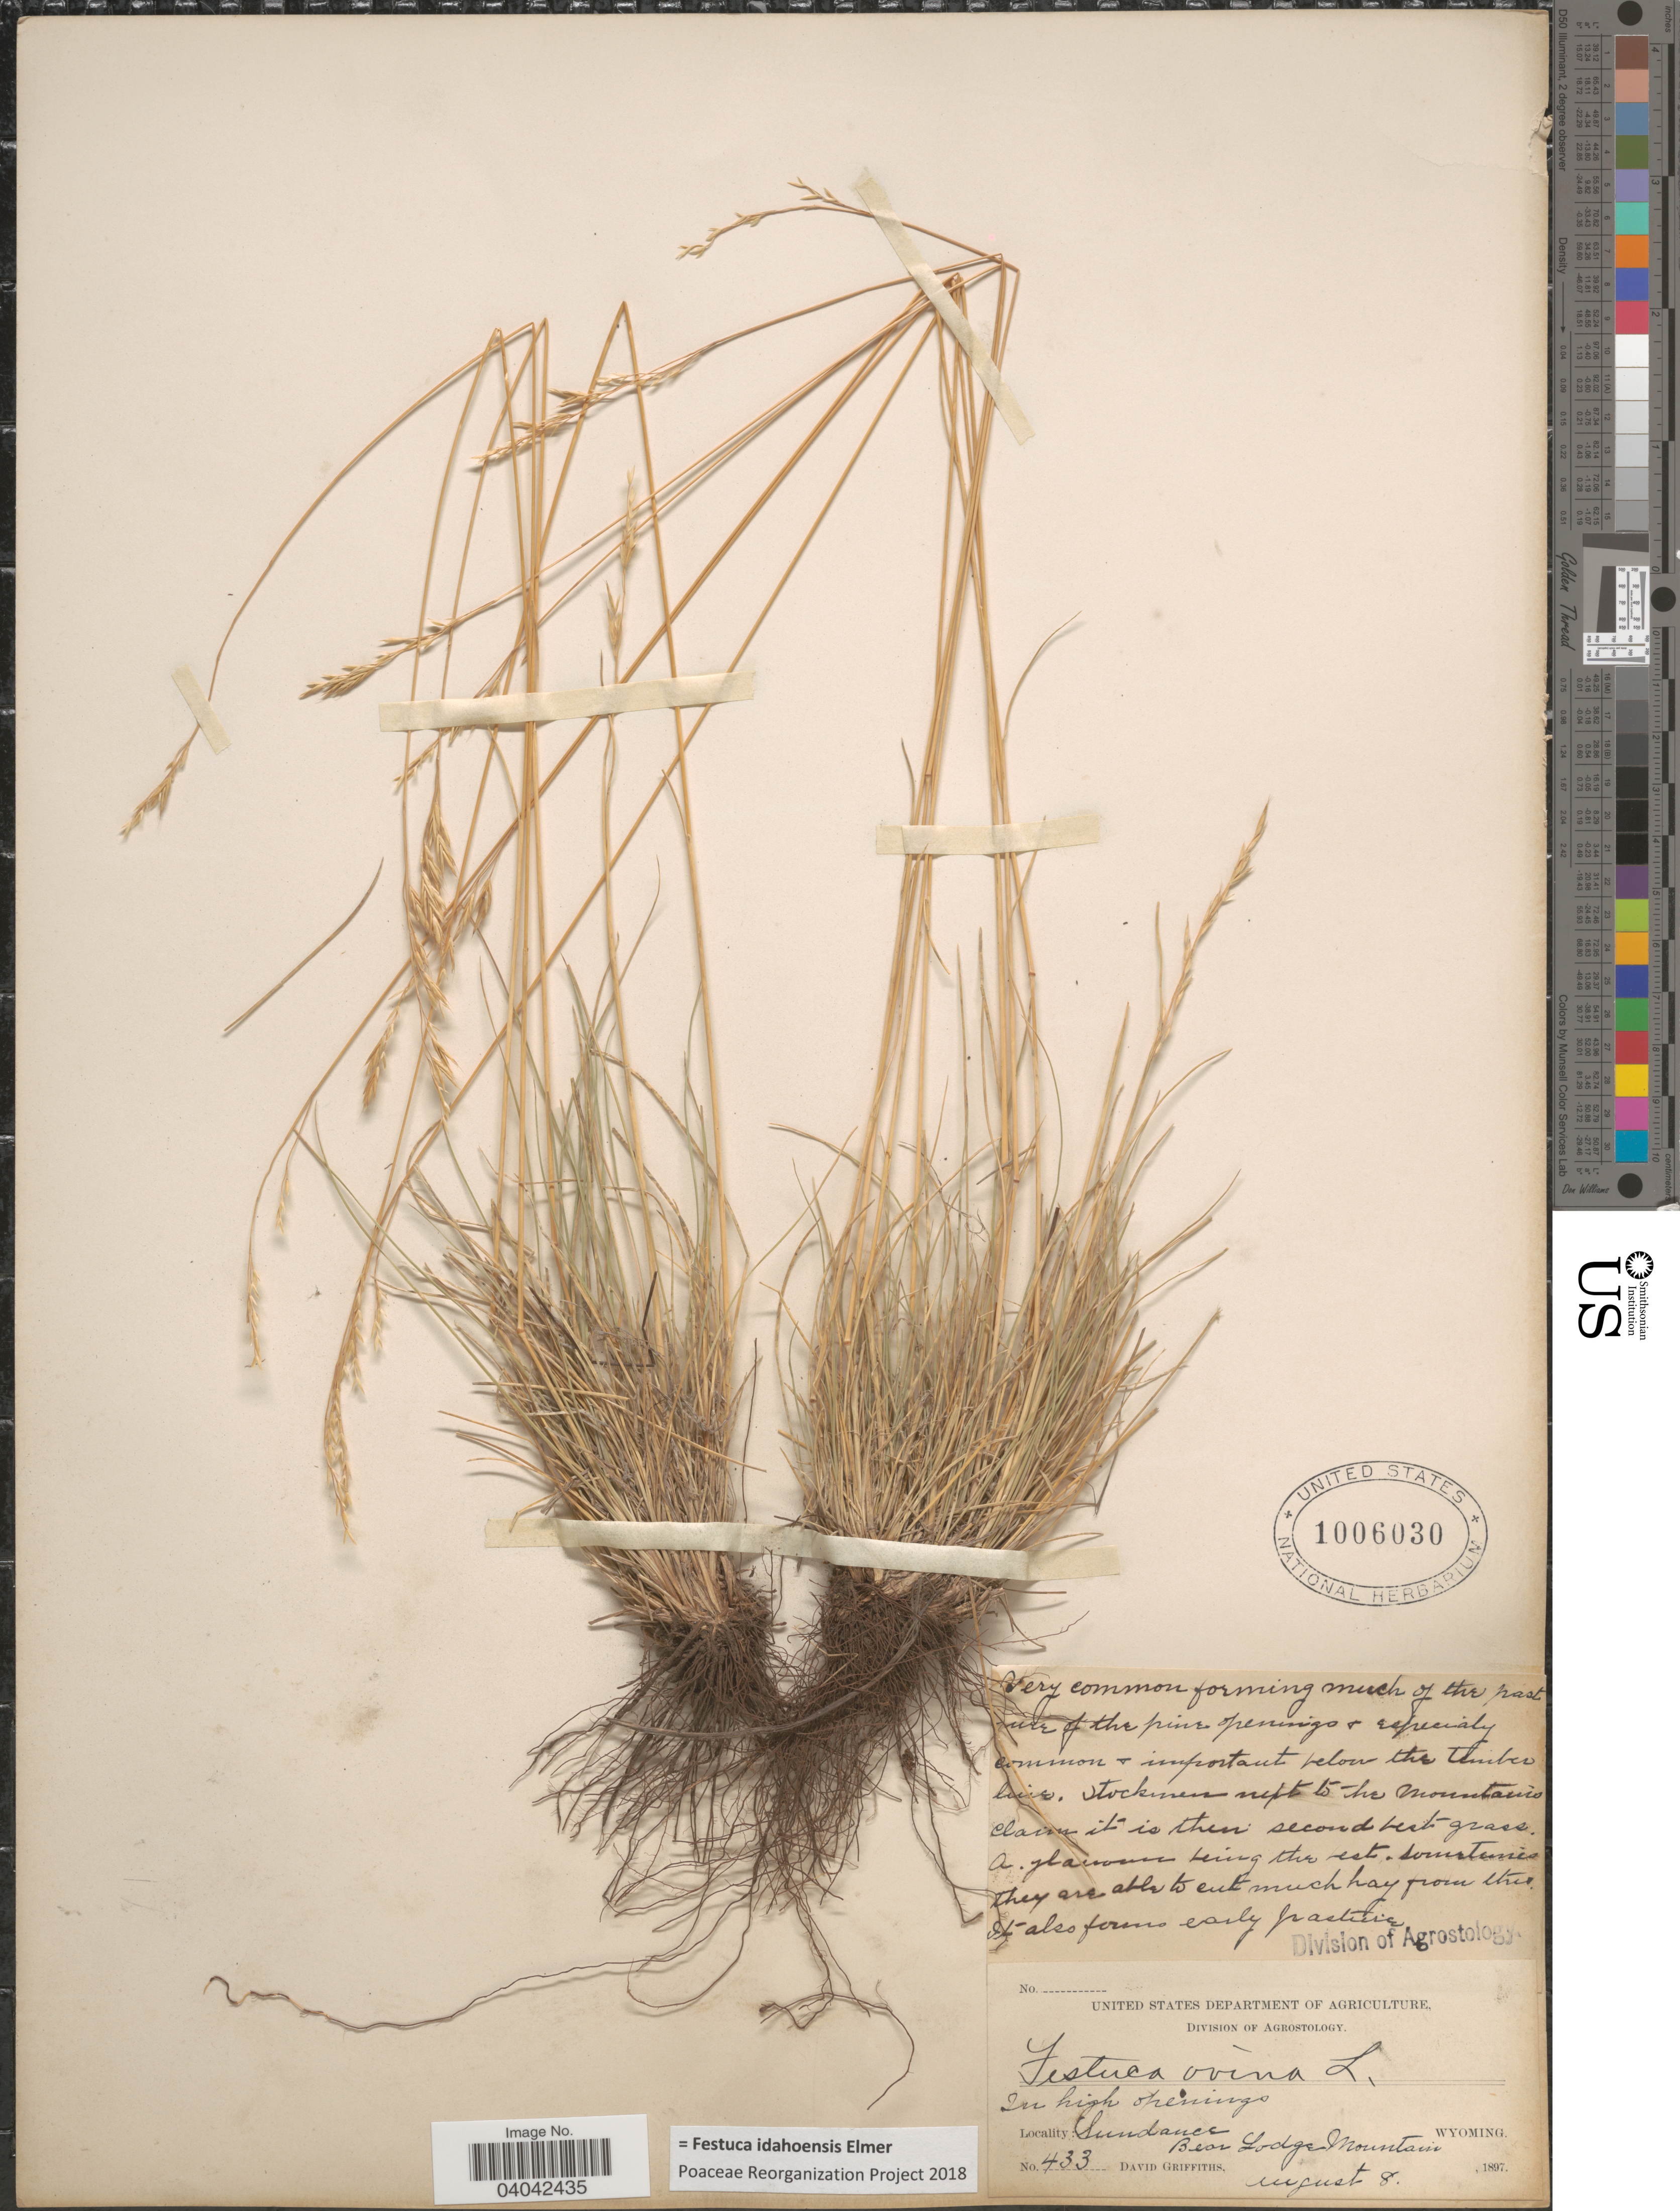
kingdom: Plantae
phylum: Tracheophyta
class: Liliopsida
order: Poales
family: Poaceae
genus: Festuca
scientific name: Festuca idahoensis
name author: Elmer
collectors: D. Griffiths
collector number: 433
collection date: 1897-08-08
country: United States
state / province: Wyoming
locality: Sundance, Bear Lodge Mountains.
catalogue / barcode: US 1006030